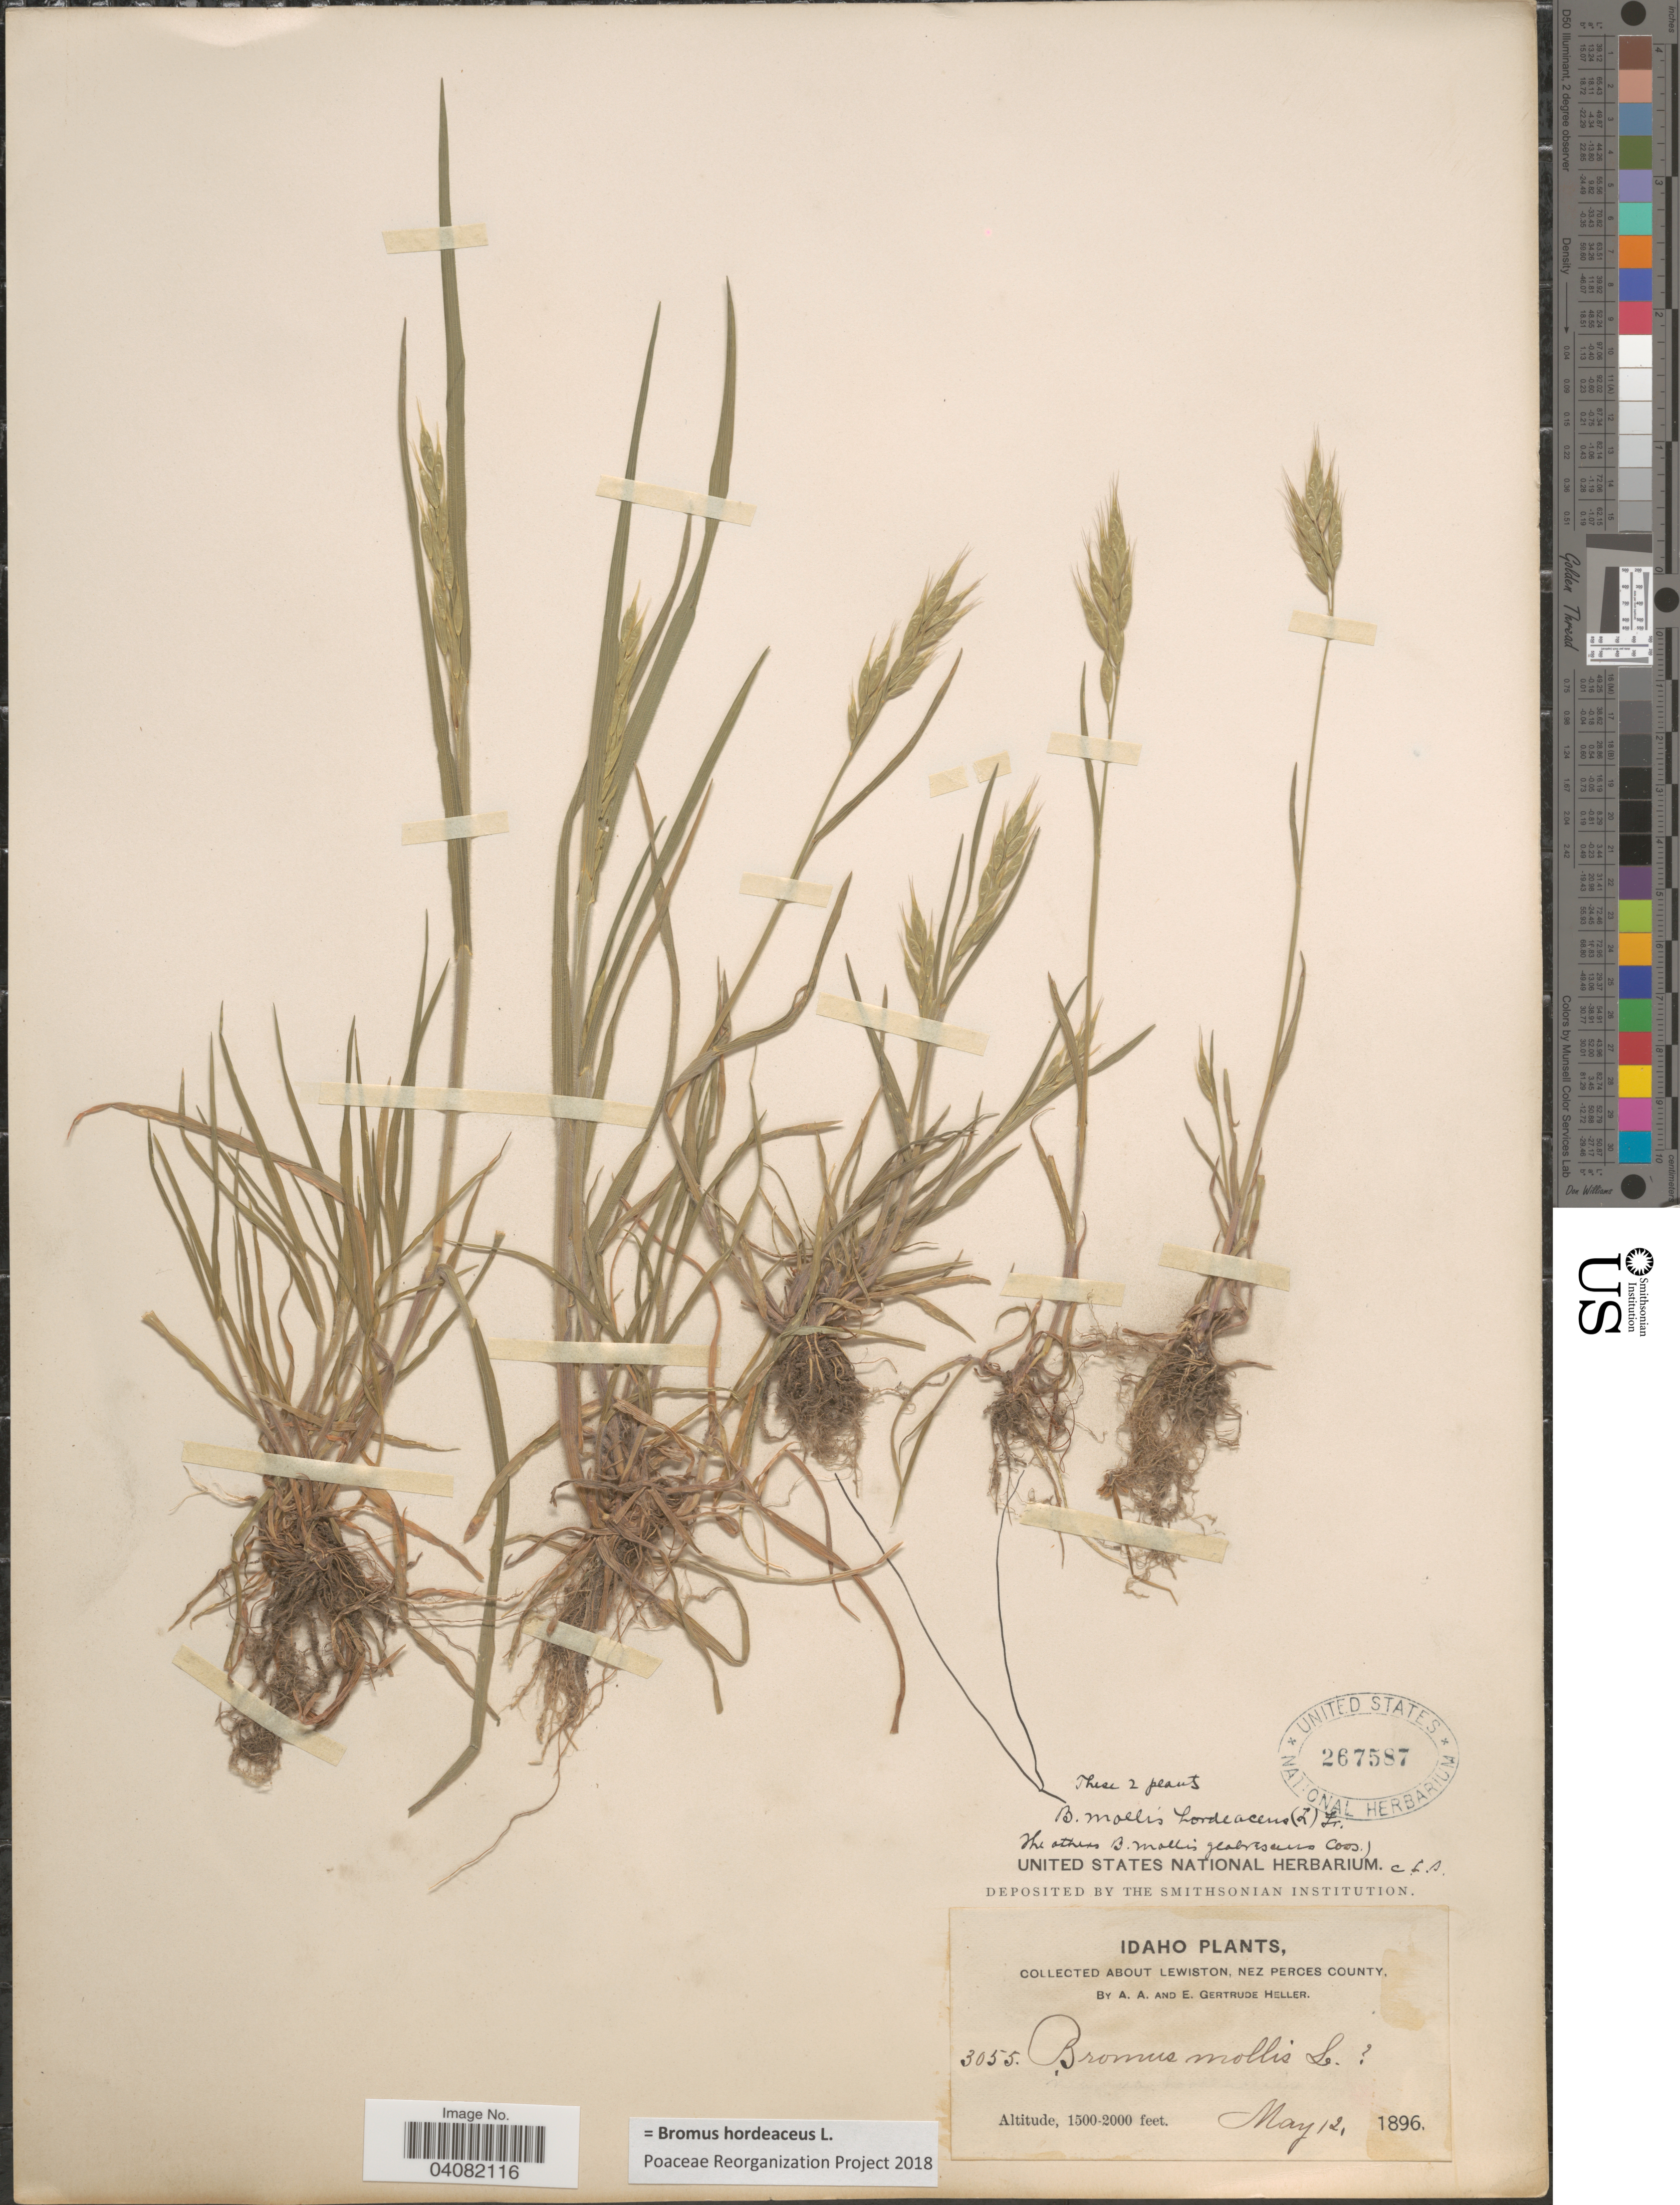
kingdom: Plantae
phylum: Tracheophyta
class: Liliopsida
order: Poales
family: Poaceae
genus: Bromus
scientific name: Bromus hordeaceus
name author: L.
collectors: A. A. Heller & E. G. Heller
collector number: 3055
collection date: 1896-05-12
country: United States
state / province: Idaho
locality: About Lewiston, Nez Perces County.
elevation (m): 457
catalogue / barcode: US 267587